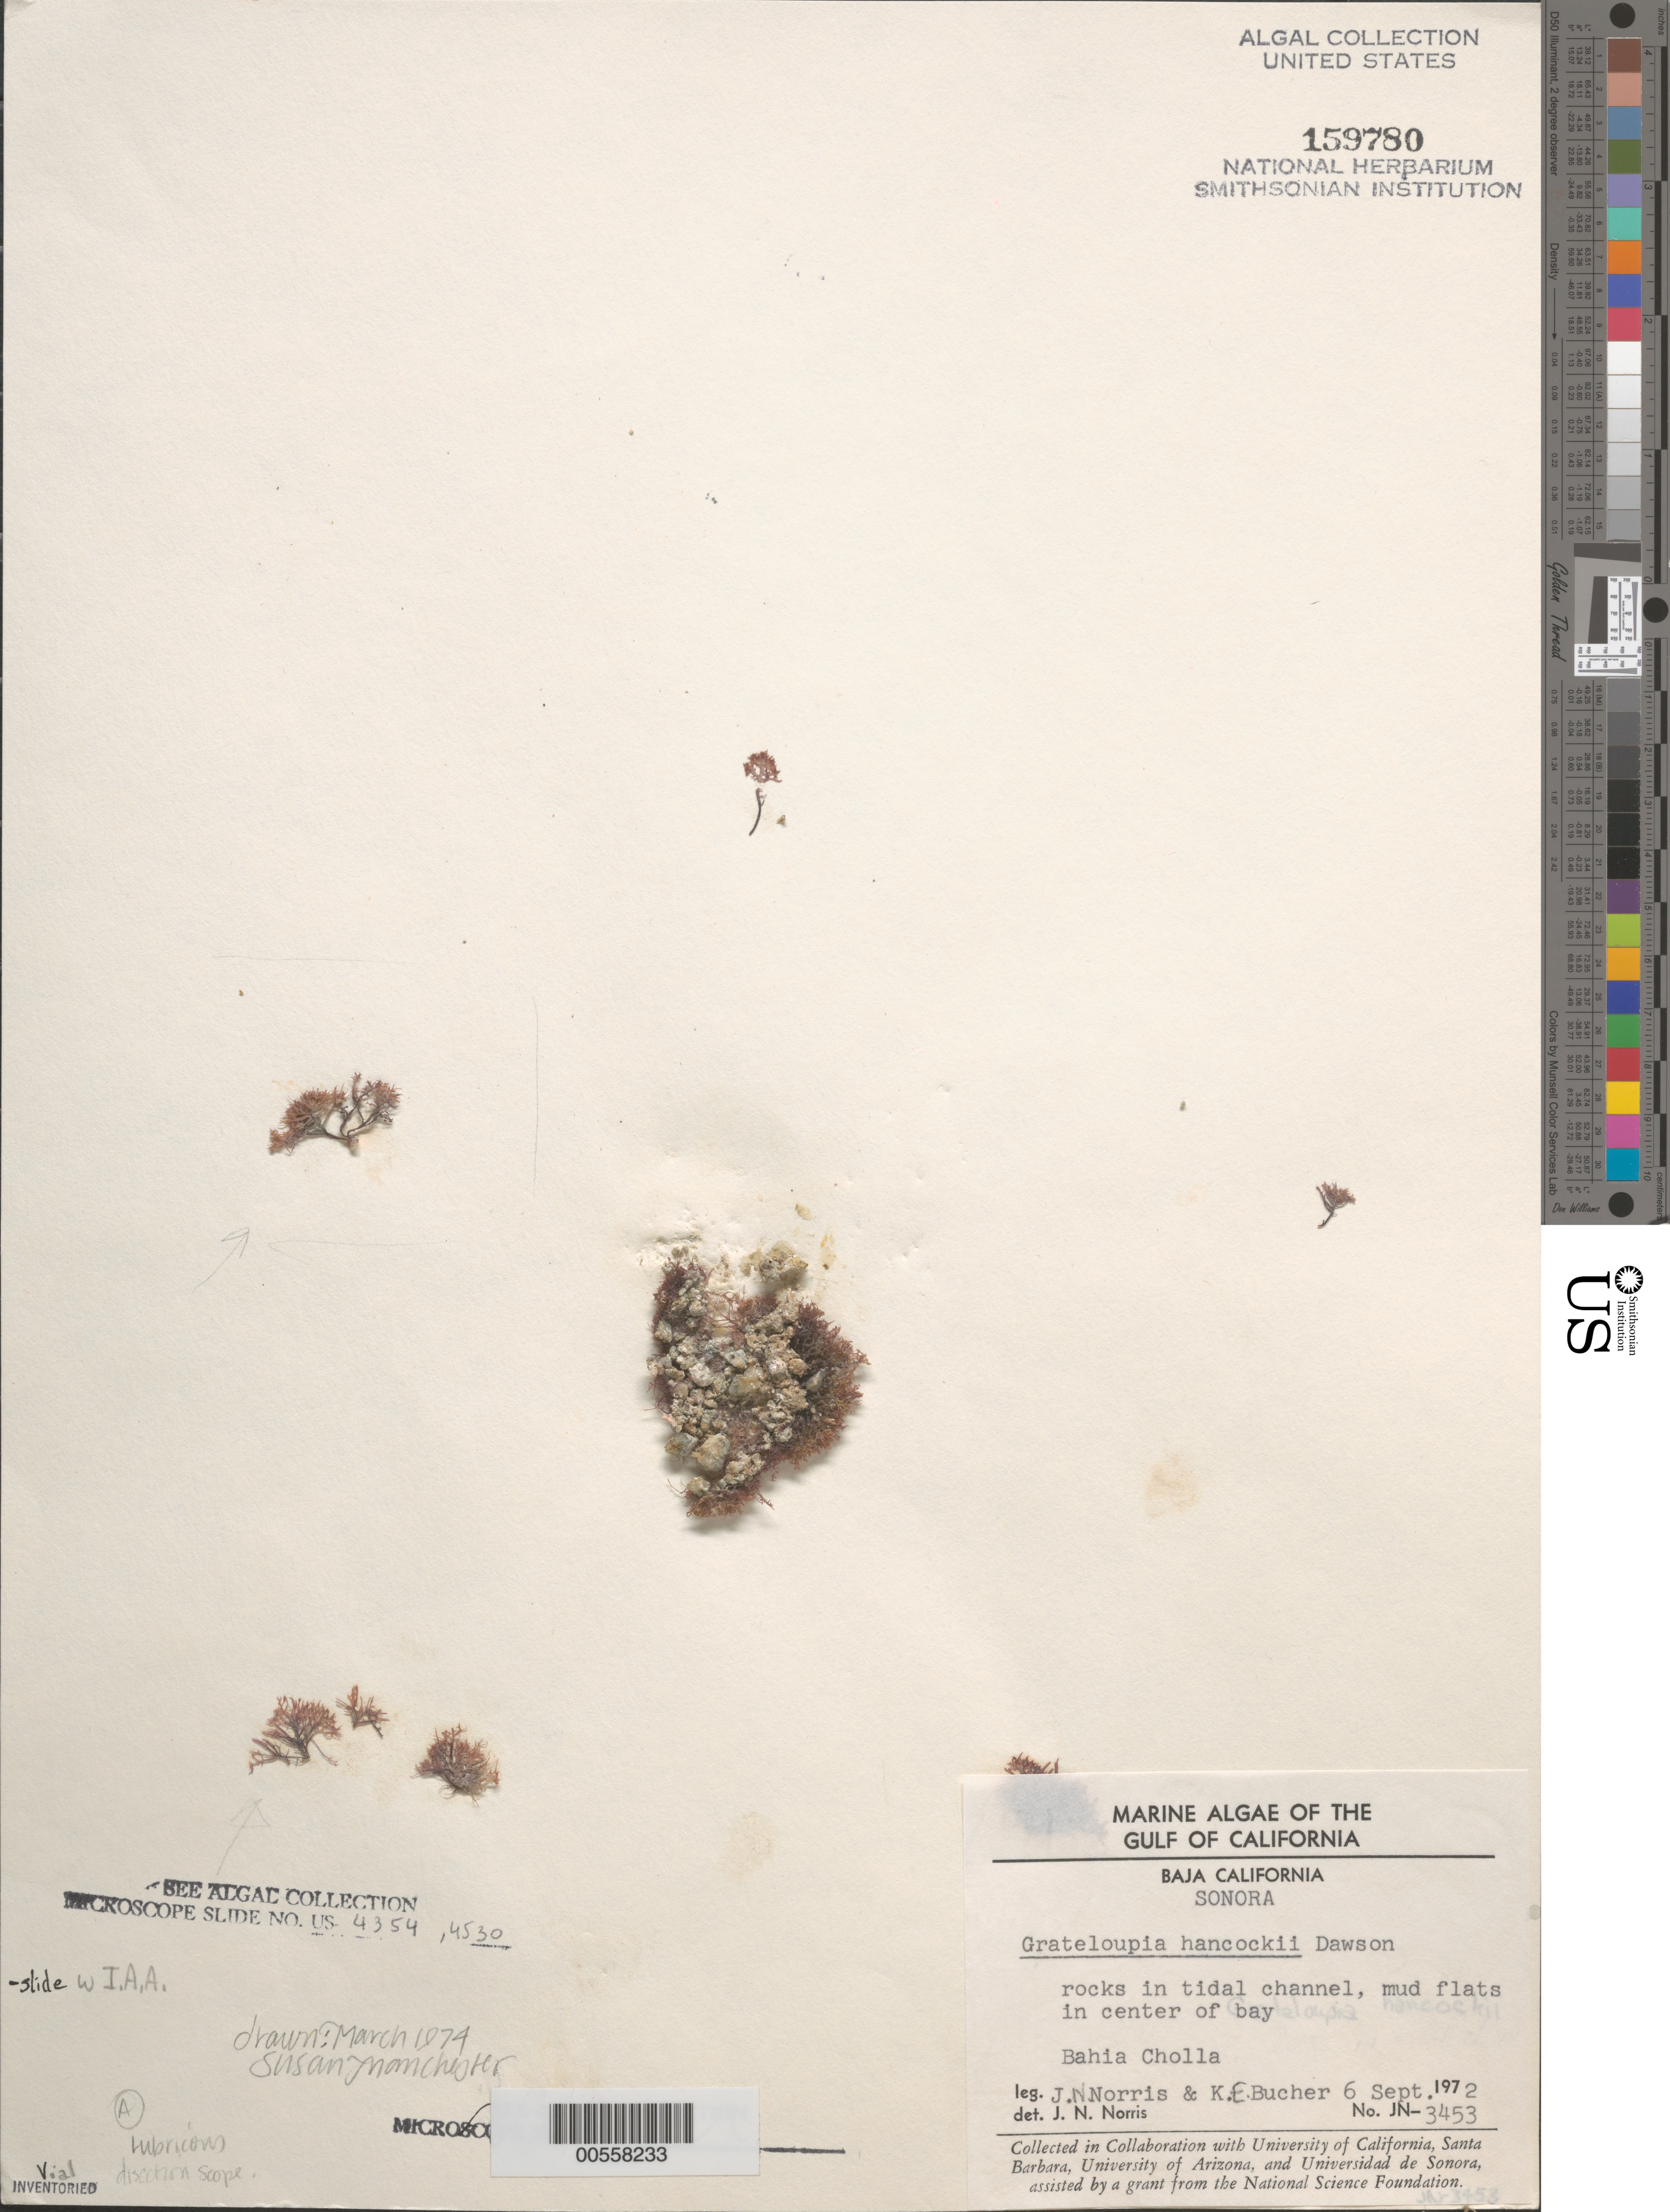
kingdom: Plantae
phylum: Rhodophyta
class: Florideophyceae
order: Halymeniales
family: Halymeniaceae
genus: Grateloupia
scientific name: Grateloupia hancockii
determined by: Norris, James N.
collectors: J. N. Norris & K. E. Bucher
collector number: JN-3453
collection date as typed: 06 Sep 1972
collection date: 1972-09-06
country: Mexico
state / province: Sonora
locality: Bahia Cholla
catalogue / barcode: US 159780